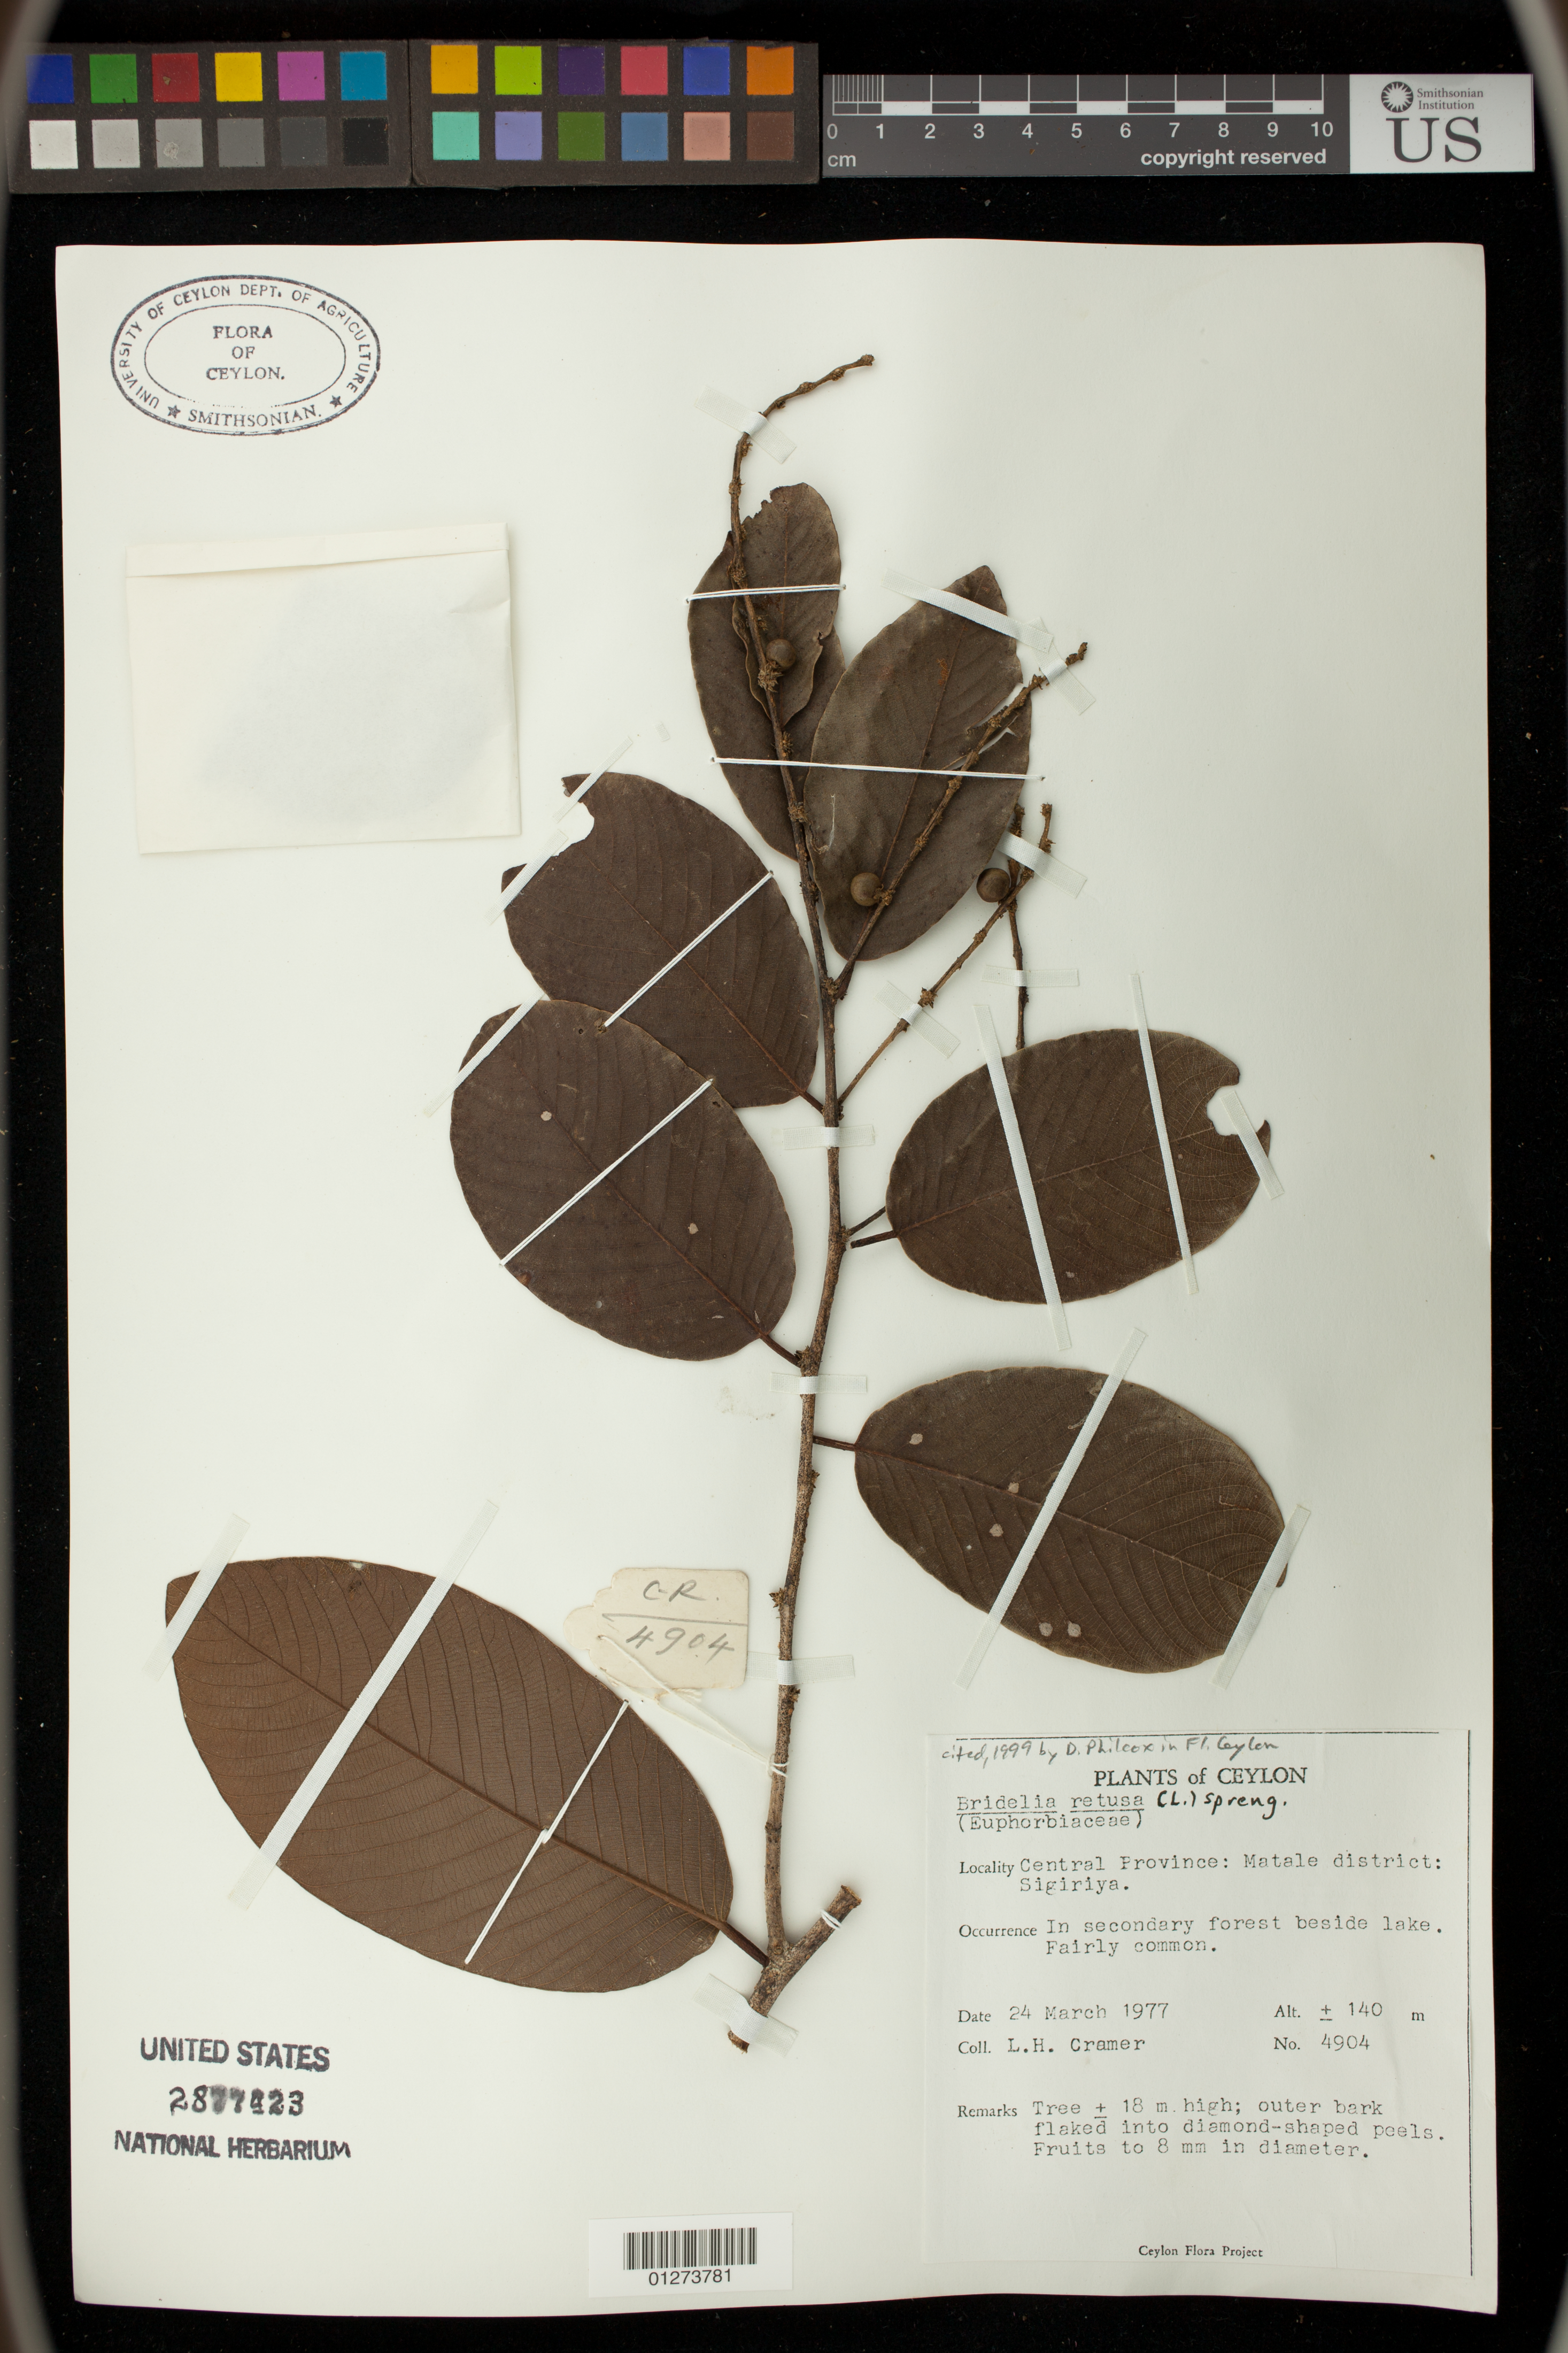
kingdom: Plantae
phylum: Tracheophyta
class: Magnoliopsida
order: Malpighiales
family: Phyllanthaceae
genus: Bridelia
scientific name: Bridelia retusa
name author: (L.) A. Juss.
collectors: L. H. Cramer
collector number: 4904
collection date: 1977-03-24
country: Sri Lanka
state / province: Central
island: Ceylon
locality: Ceylon: Central Province: Matale district: Sigiriya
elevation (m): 140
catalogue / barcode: US 2877423